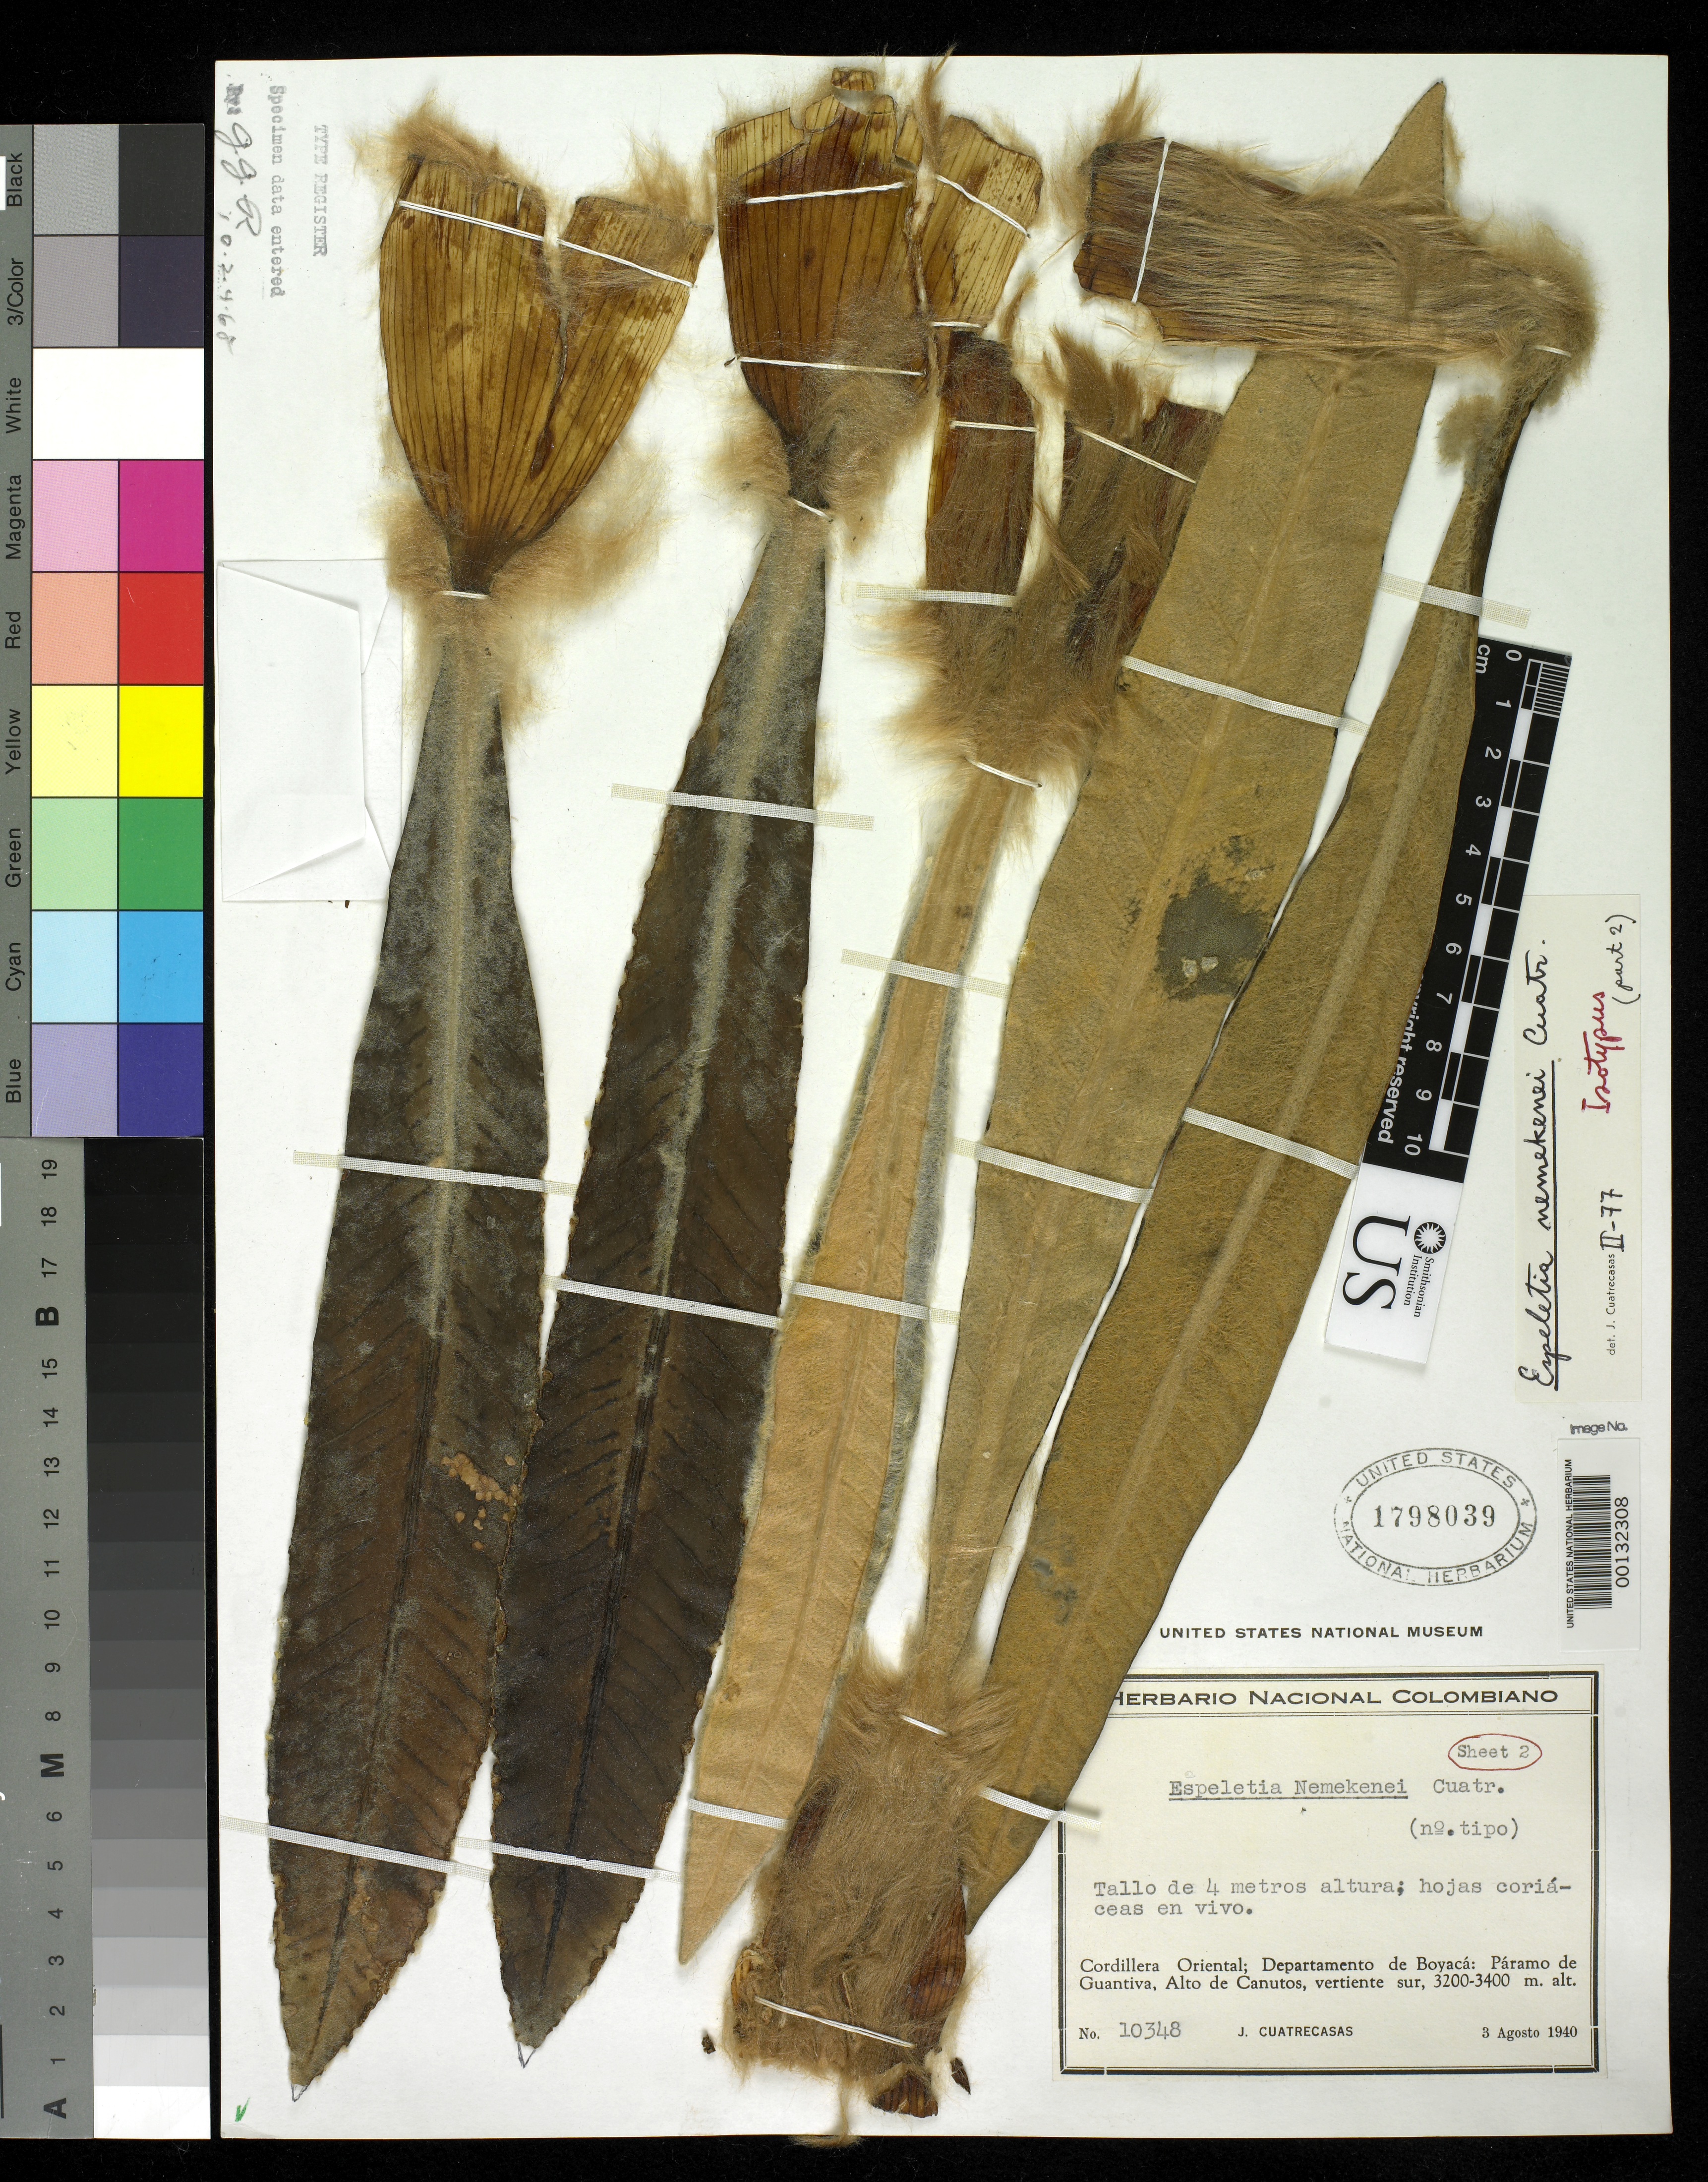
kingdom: Plantae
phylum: Tracheophyta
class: Magnoliopsida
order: Asterales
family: Asteraceae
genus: Espeletia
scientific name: Espeletia nemekenei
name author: Cuatrec.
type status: Isotype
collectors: J. Cuatrecasas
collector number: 10348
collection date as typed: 03 Aug 1940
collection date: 1940-08-03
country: Colombia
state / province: Boyacá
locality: Cordillera Oriental, Alto de Canutos, Páramo de Guantiva.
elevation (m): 3200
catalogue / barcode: US 1798039